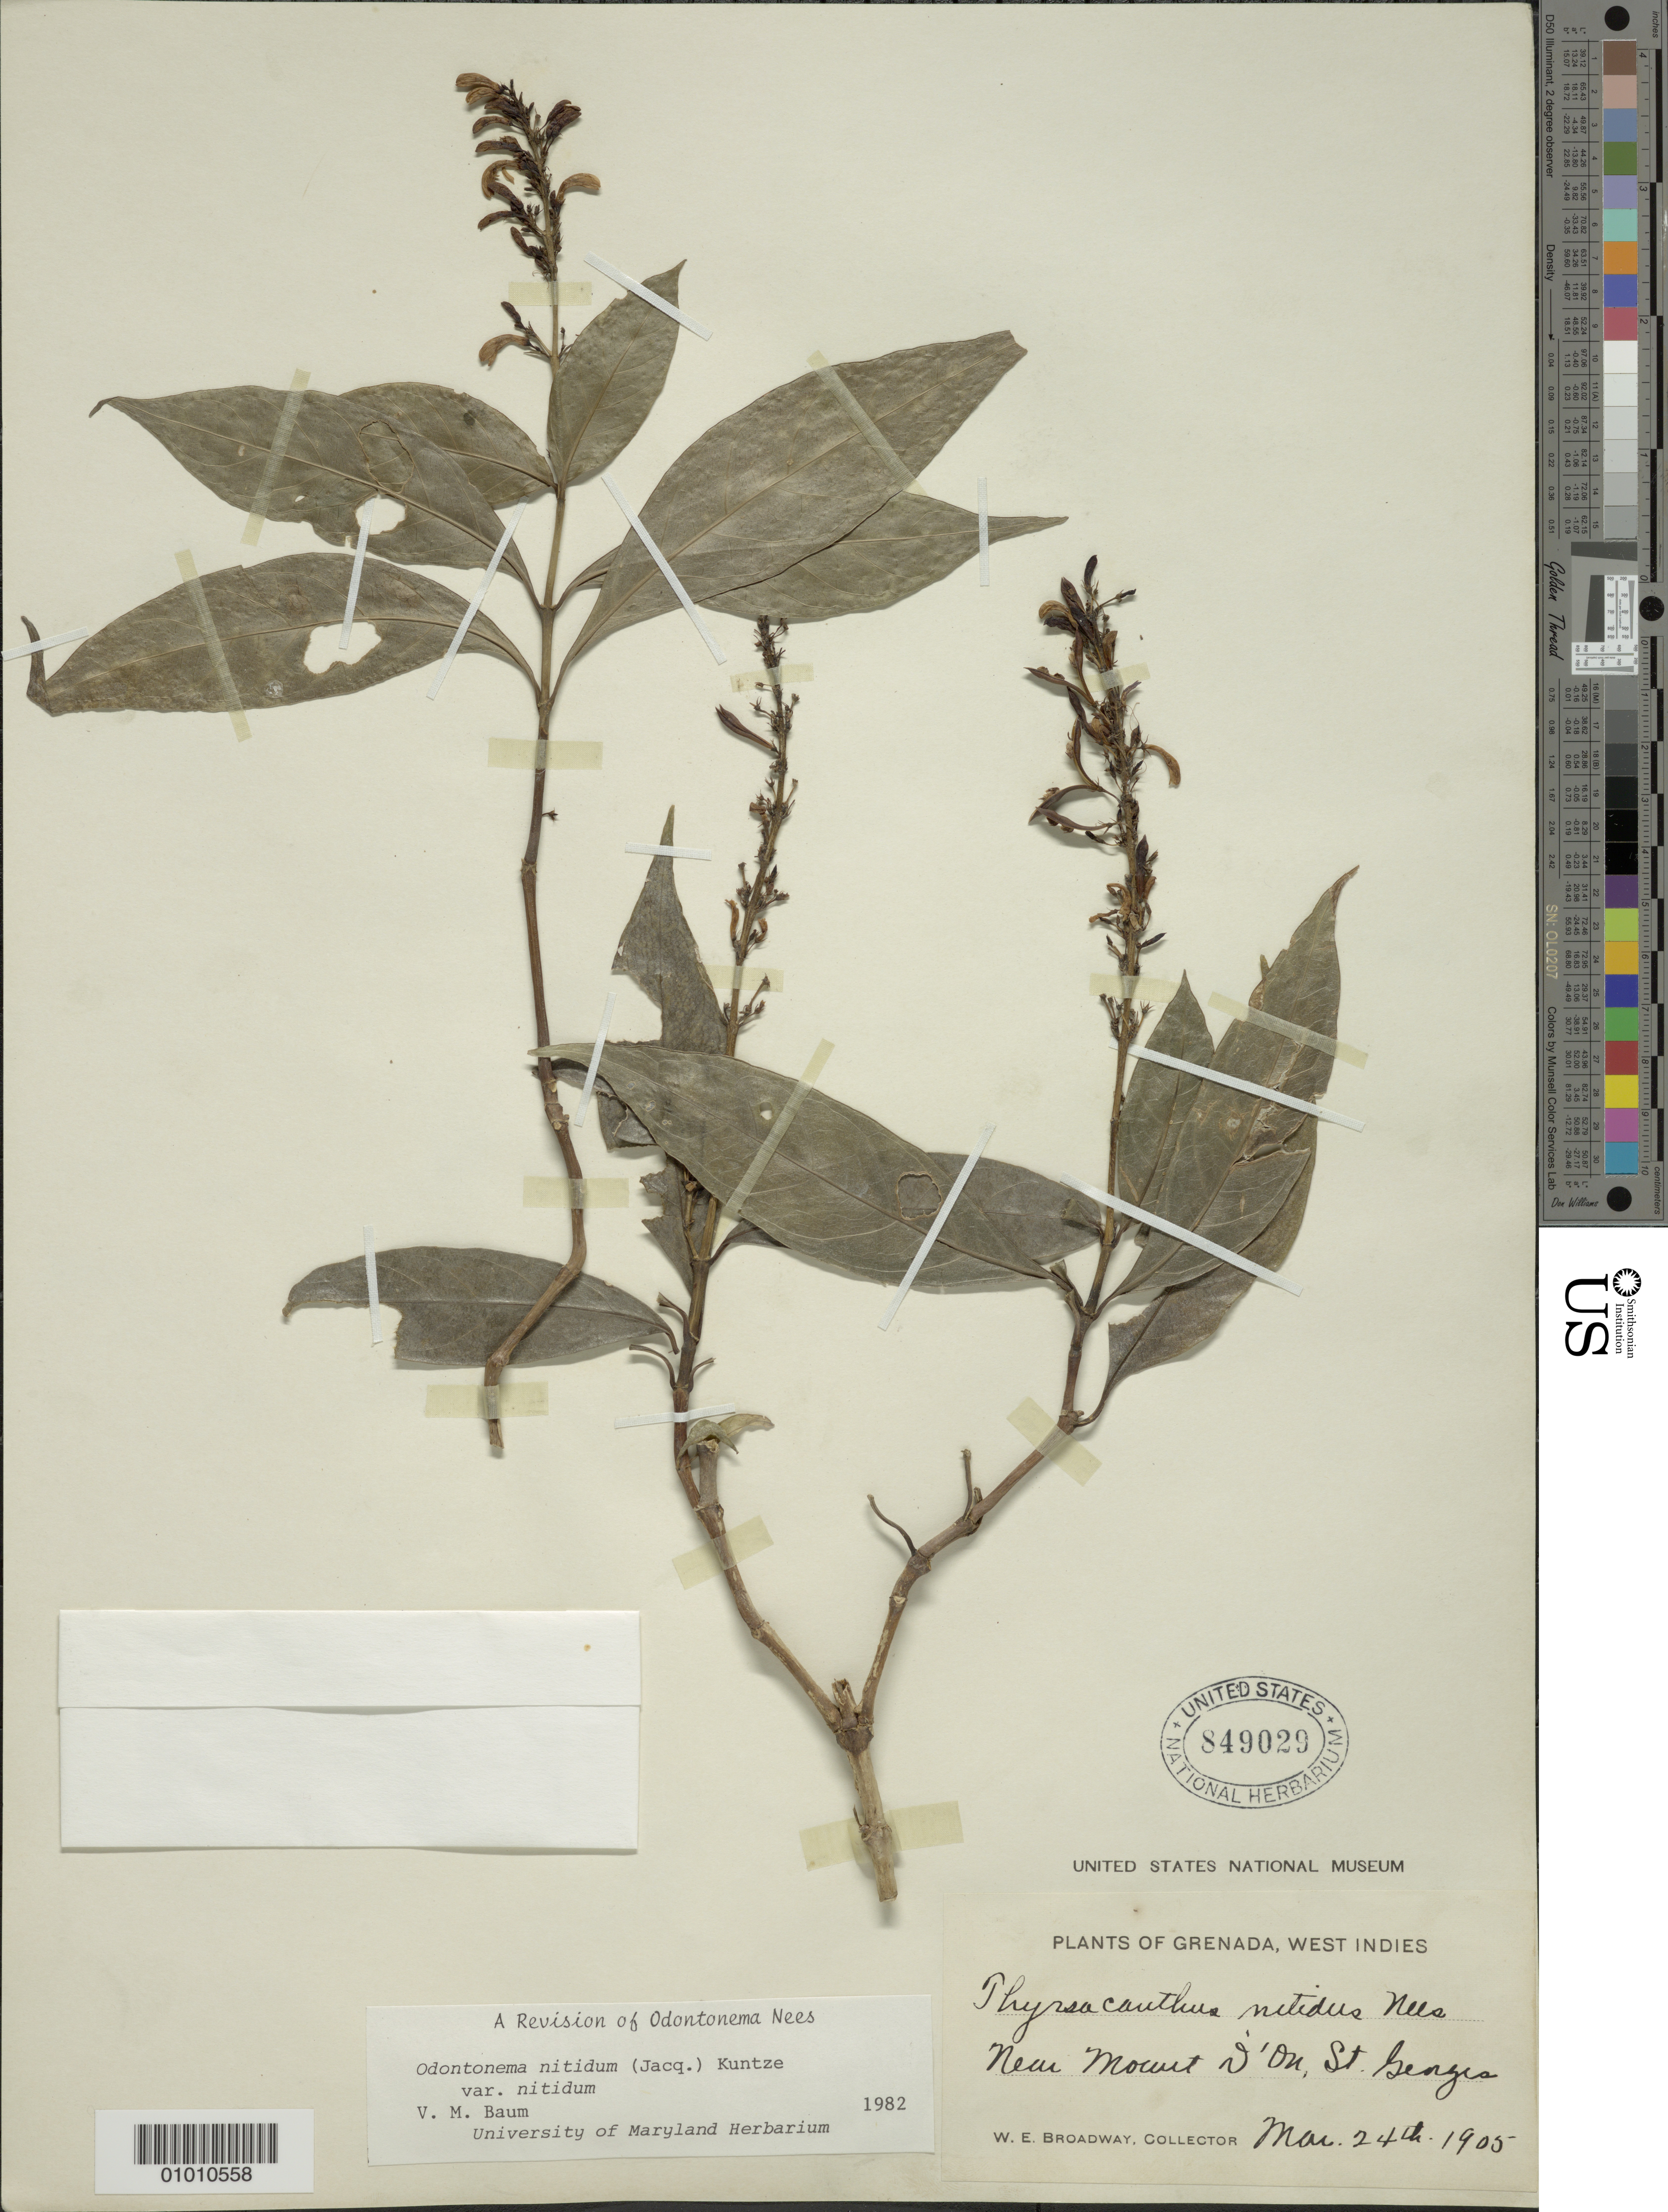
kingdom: Plantae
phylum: Tracheophyta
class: Magnoliopsida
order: Lamiales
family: Acanthaceae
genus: Odontonema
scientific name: Odontonema nitidum var. nitidum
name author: (Jacq.) Kuntze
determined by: Baum, V. M.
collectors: W. E. Broadway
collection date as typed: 24 Mar 1905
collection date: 1905-03-24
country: Grenada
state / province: Saint George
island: Grenada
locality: Near Mount D'On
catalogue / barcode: US 849029